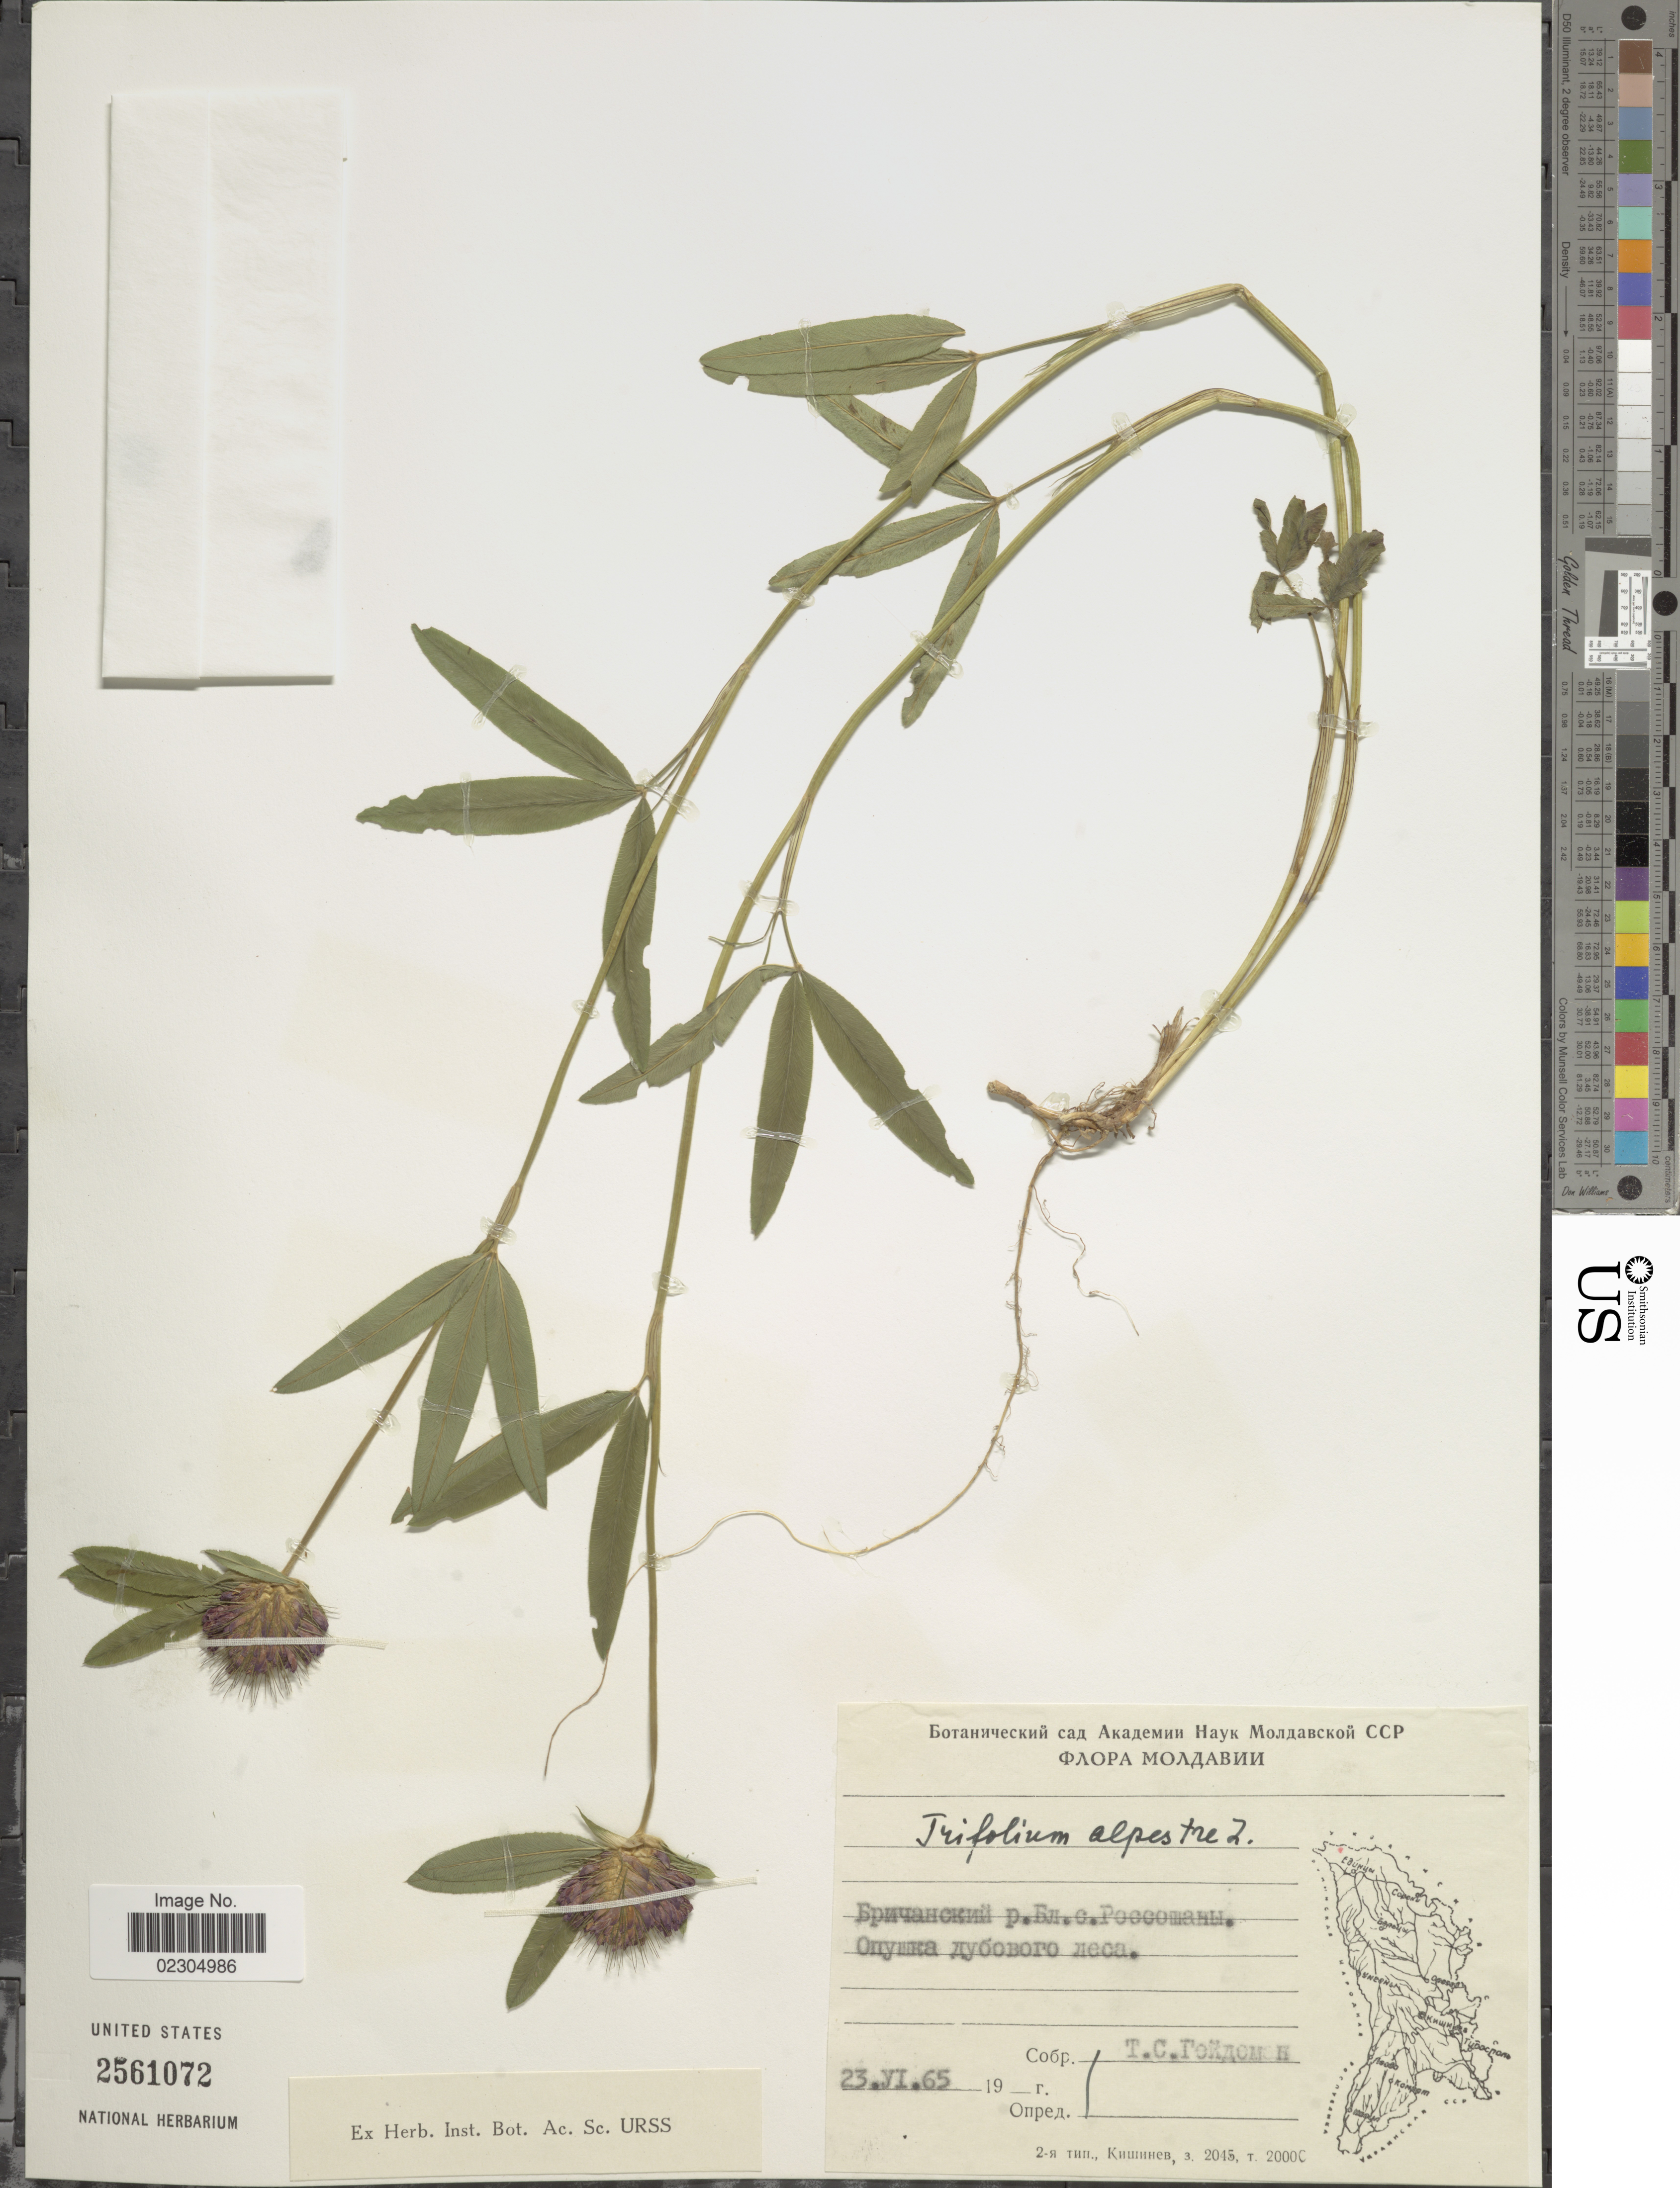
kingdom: Plantae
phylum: Tracheophyta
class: Magnoliopsida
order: Fabales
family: Fabaceae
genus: Trifolium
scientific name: Trifolium alpestre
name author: L.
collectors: T. Geydeman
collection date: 1965-06-23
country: Moldova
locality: Brichanskiy rayon, near Possoshany village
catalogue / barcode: US 2561072